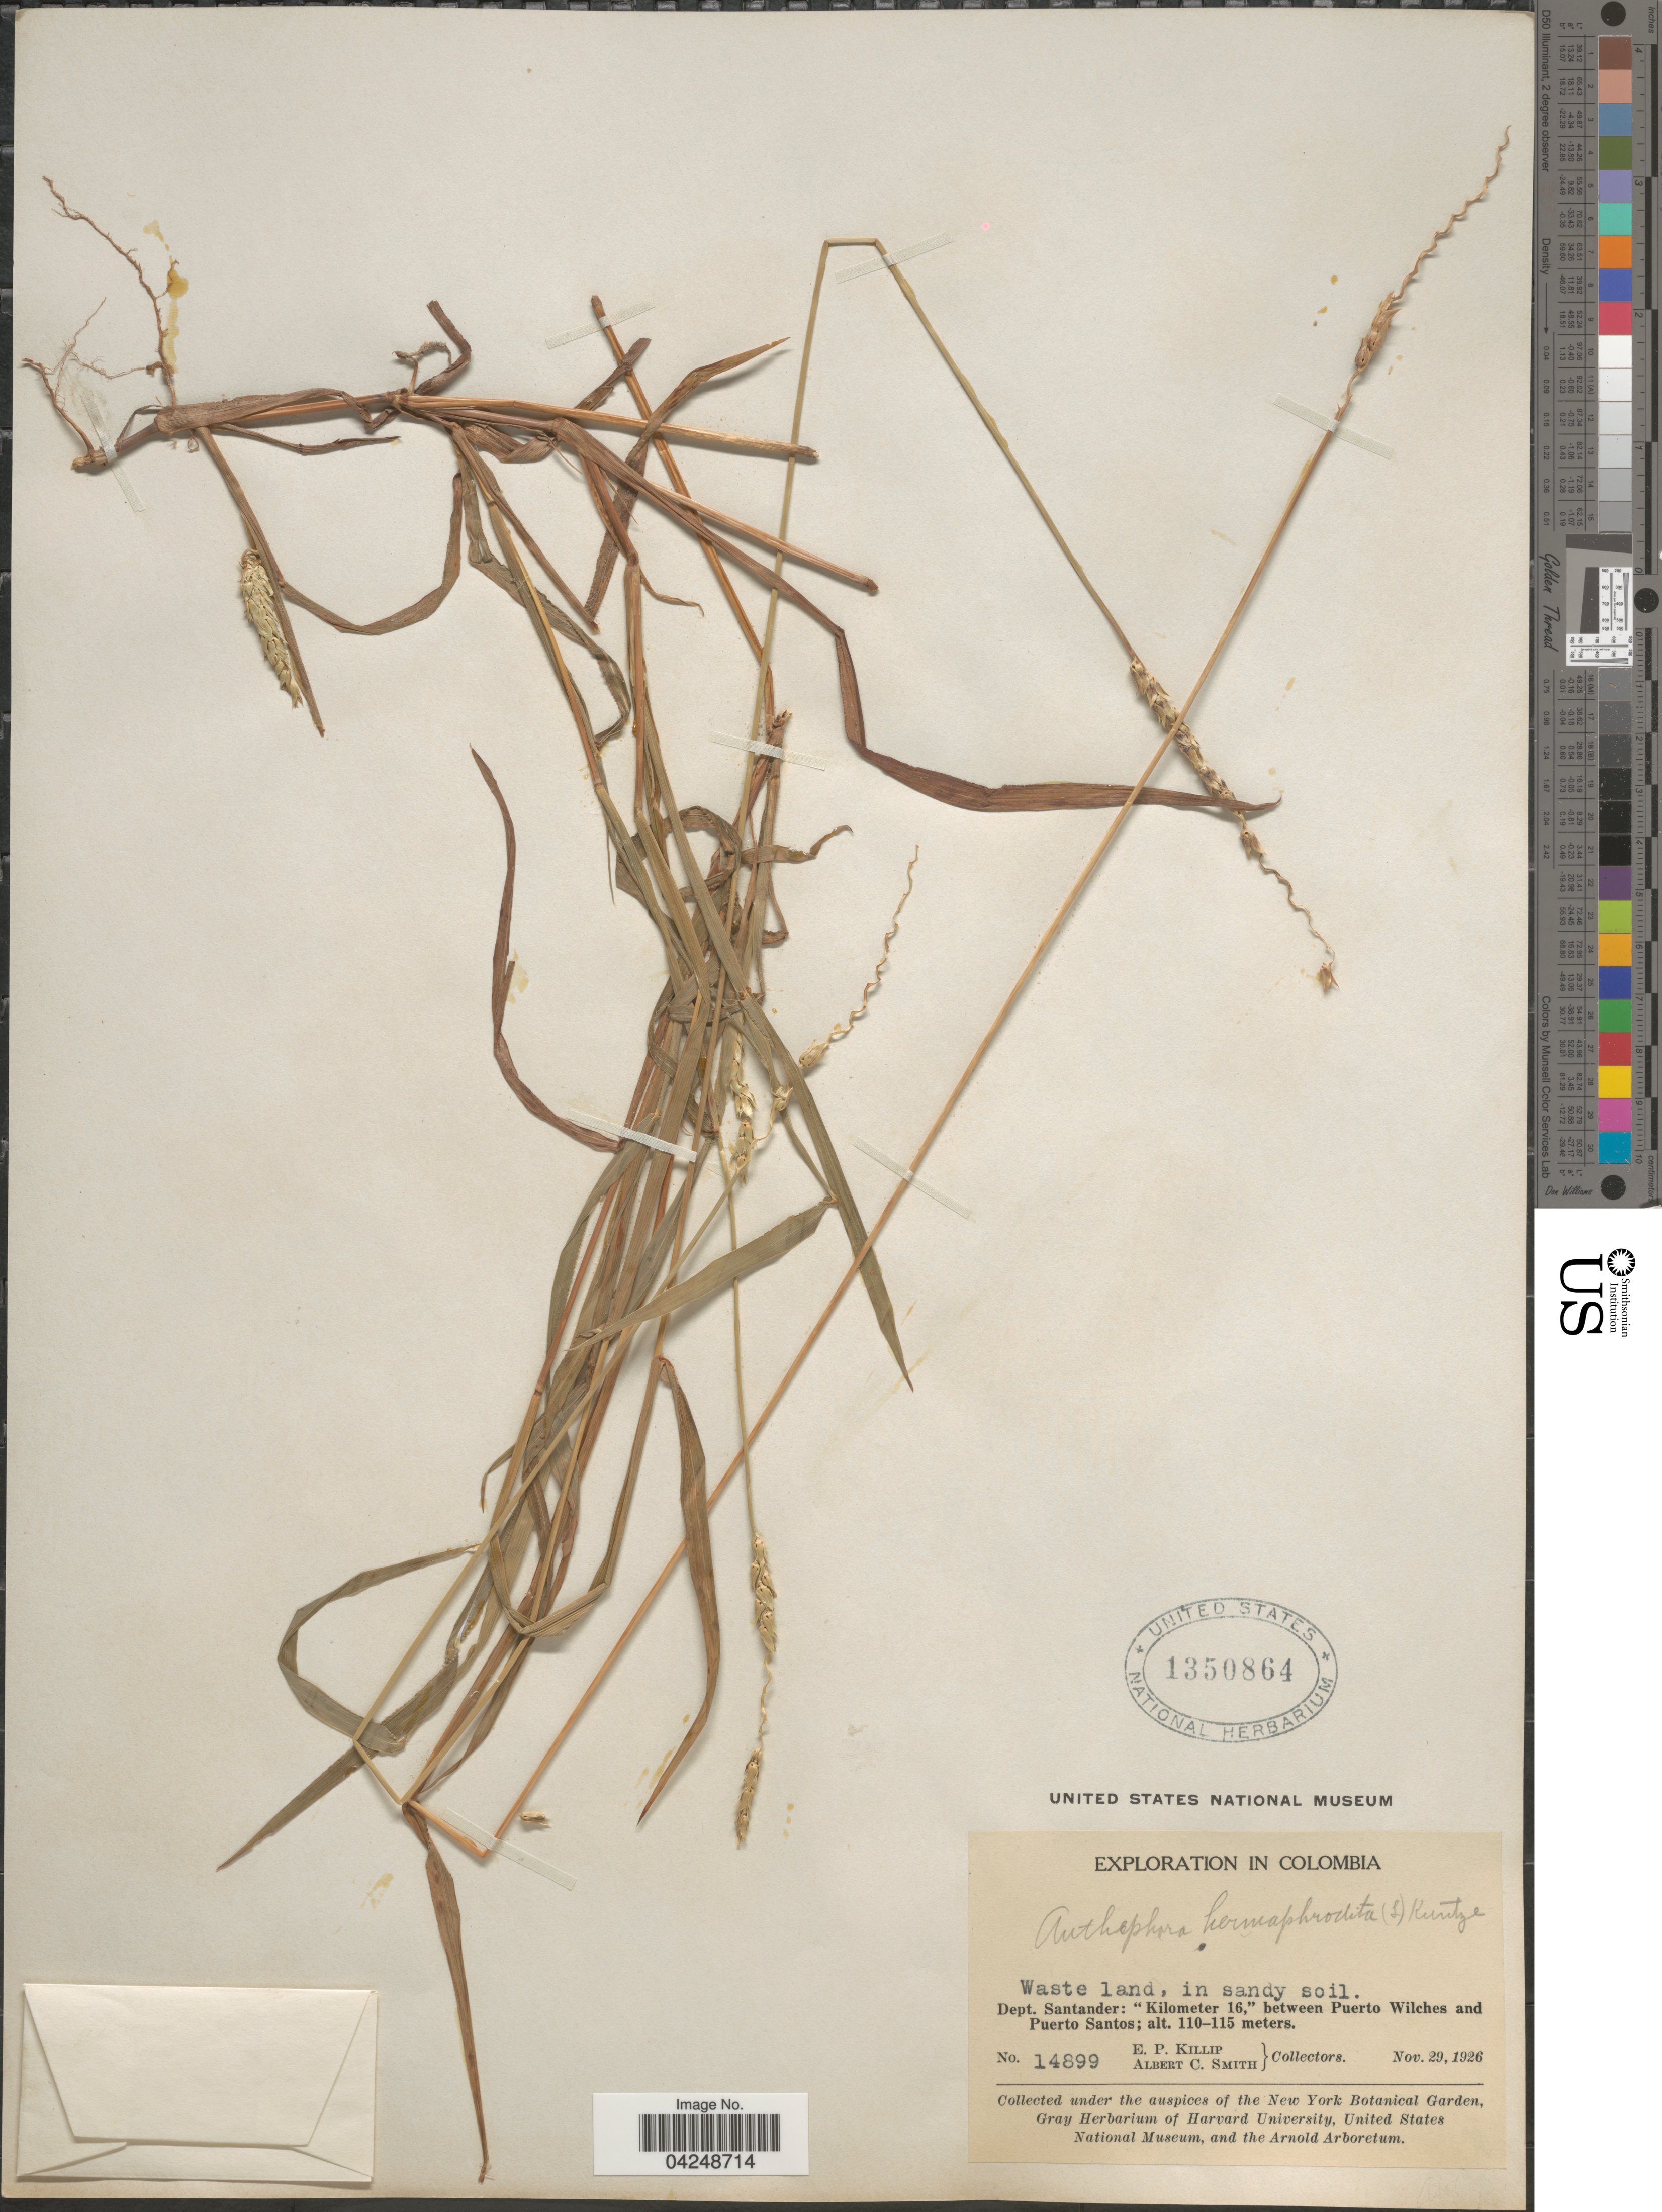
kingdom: Plantae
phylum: Tracheophyta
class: Liliopsida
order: Poales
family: Poaceae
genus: Anthephora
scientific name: Anthephora hermaphrodita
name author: (L.) Kuntze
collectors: E. P. Killip & A. C. Smith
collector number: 14899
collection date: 1926-11-29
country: Colombia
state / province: Santander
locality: Exploration in Colombia. Waste land, in sandy soil. Dept. Santander: "Kilometer 16," between Puerto Wilches and Puerto Santos.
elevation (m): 110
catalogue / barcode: US 1350864